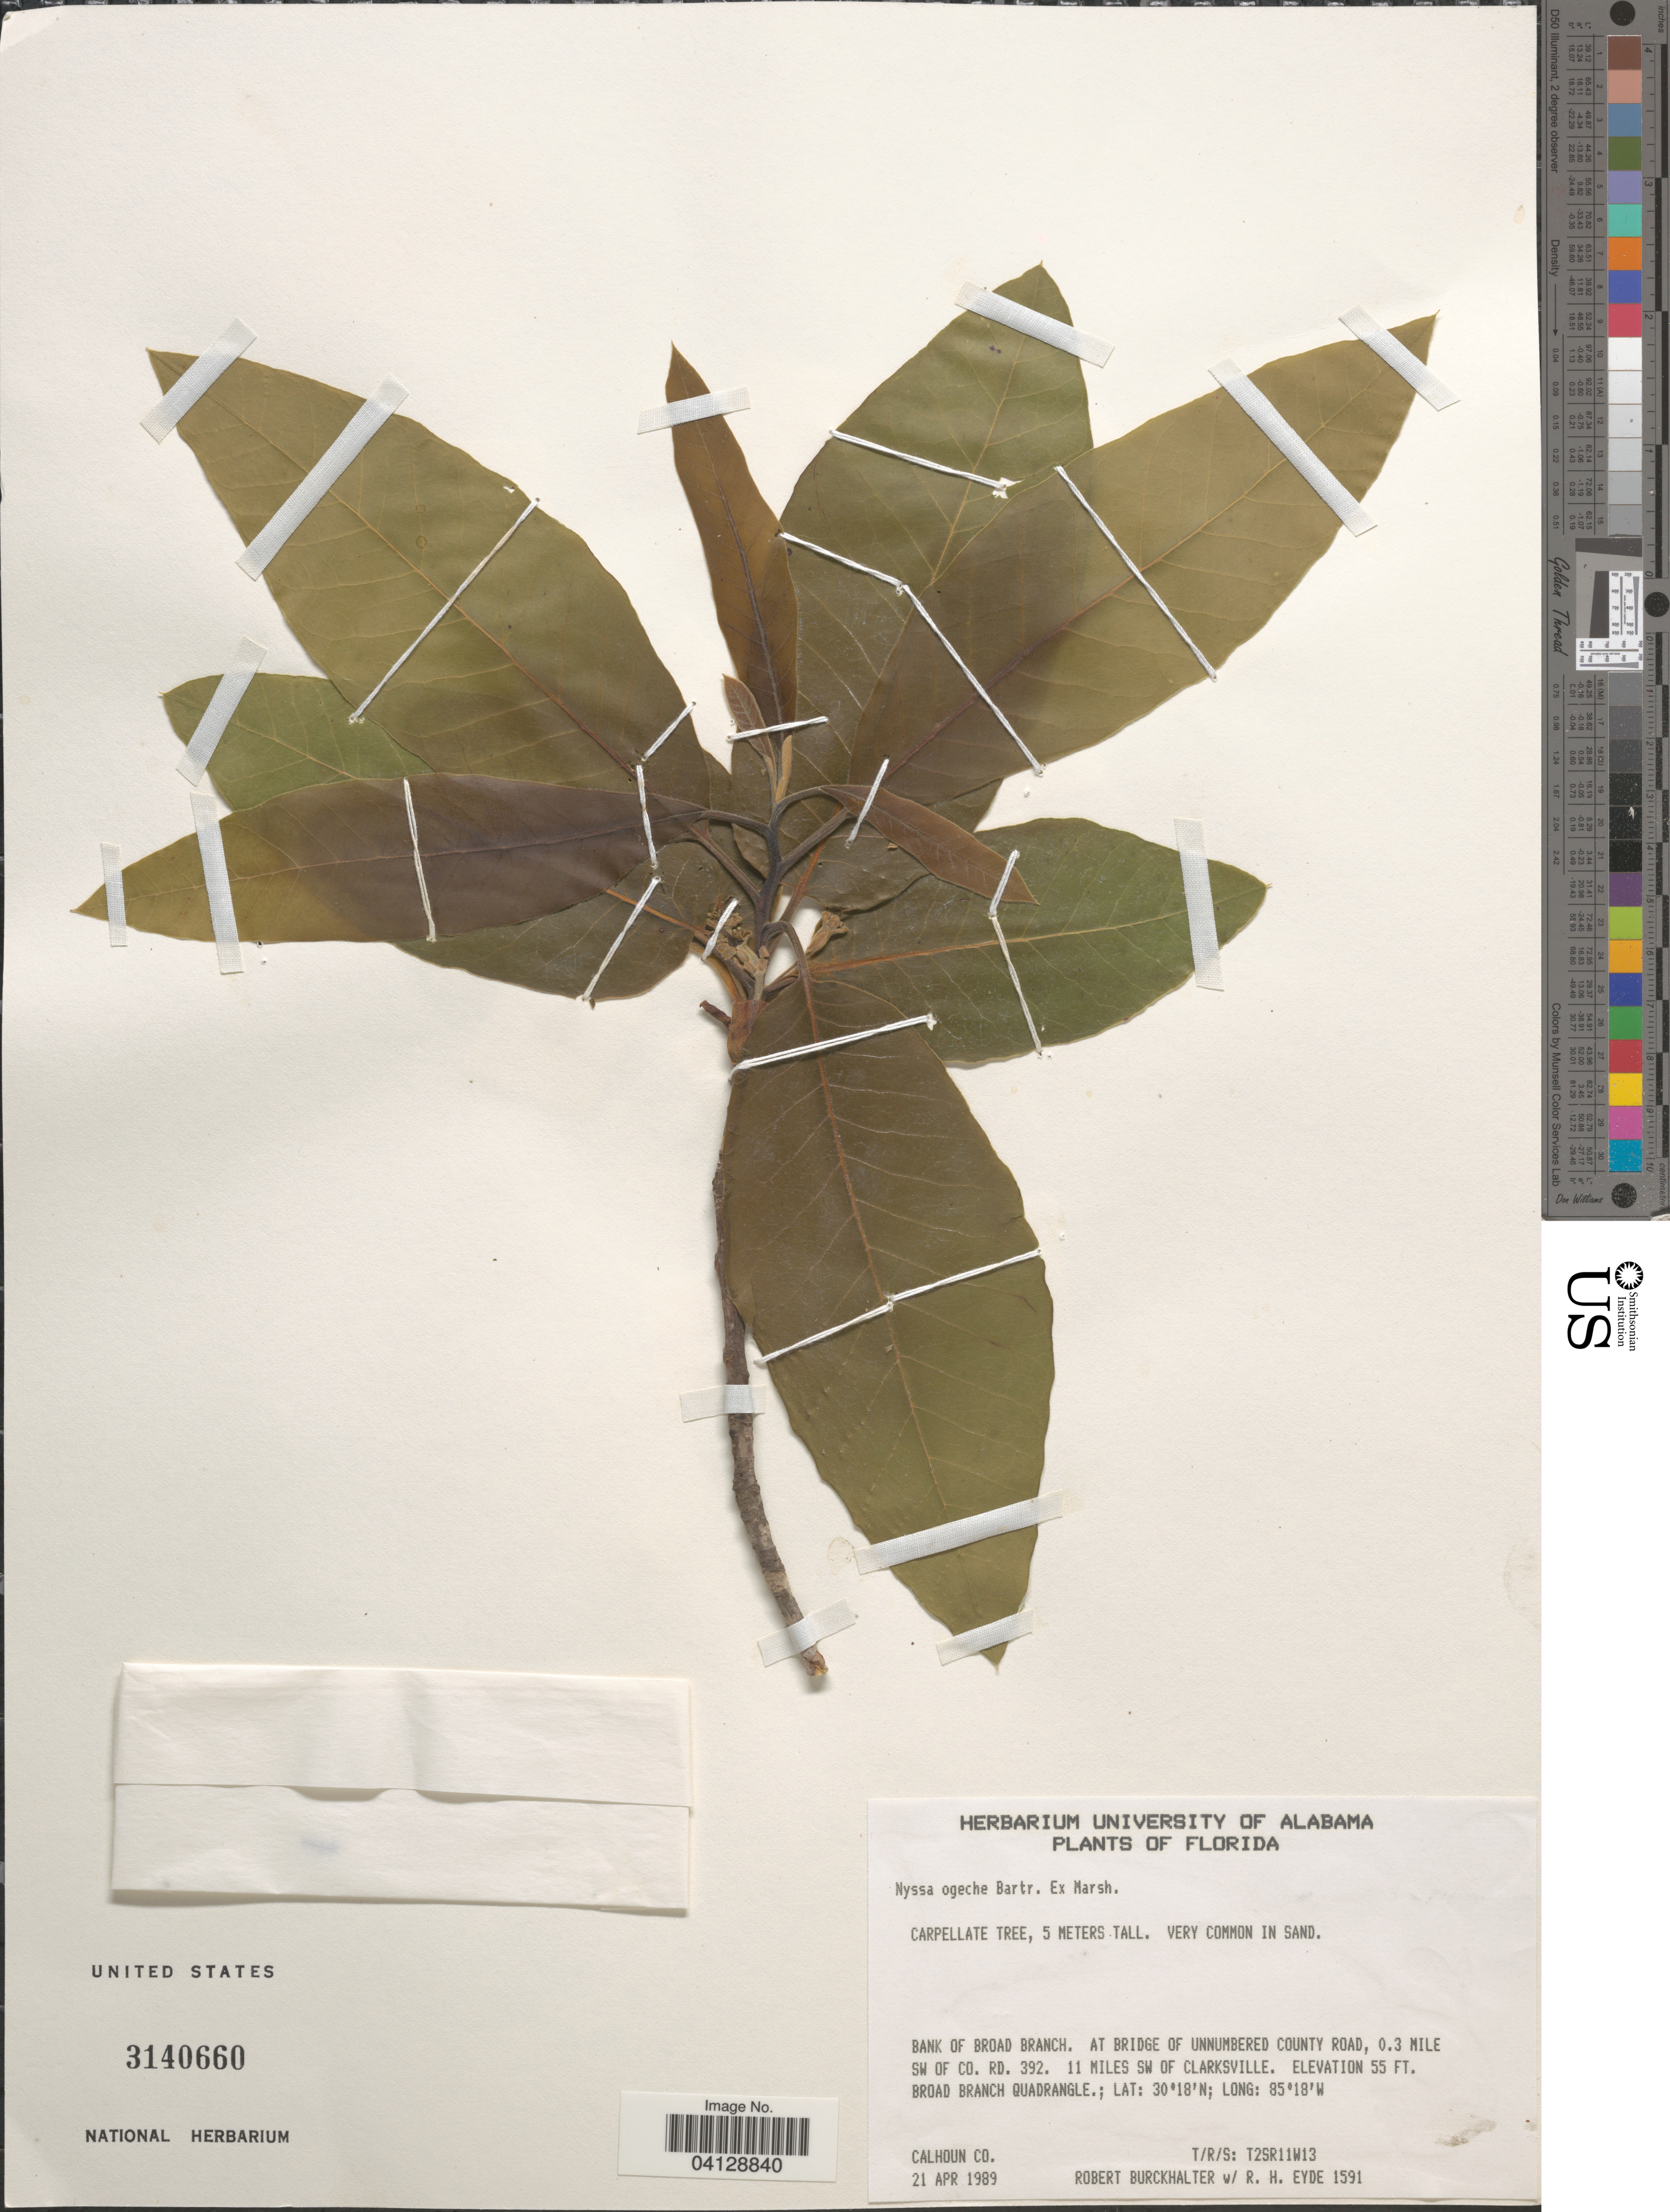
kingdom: Plantae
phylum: Tracheophyta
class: Magnoliopsida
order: Cornales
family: Nyssaceae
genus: Nyssa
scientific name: Nyssa ogeche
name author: W. Bartram ex Marshall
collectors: R. Burckhalter & R. H. Eyde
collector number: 1591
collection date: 1989-04-21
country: United States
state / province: Florida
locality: Bank of Broad Branch. At bridge of unnumbered county road, 0.3 mile SW of Co. Rd. 392. 11 miles SW of Clarksville. Broad Branch Quadrangle. T/R/S: T2SR11W13.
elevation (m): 17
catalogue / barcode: US 3140660